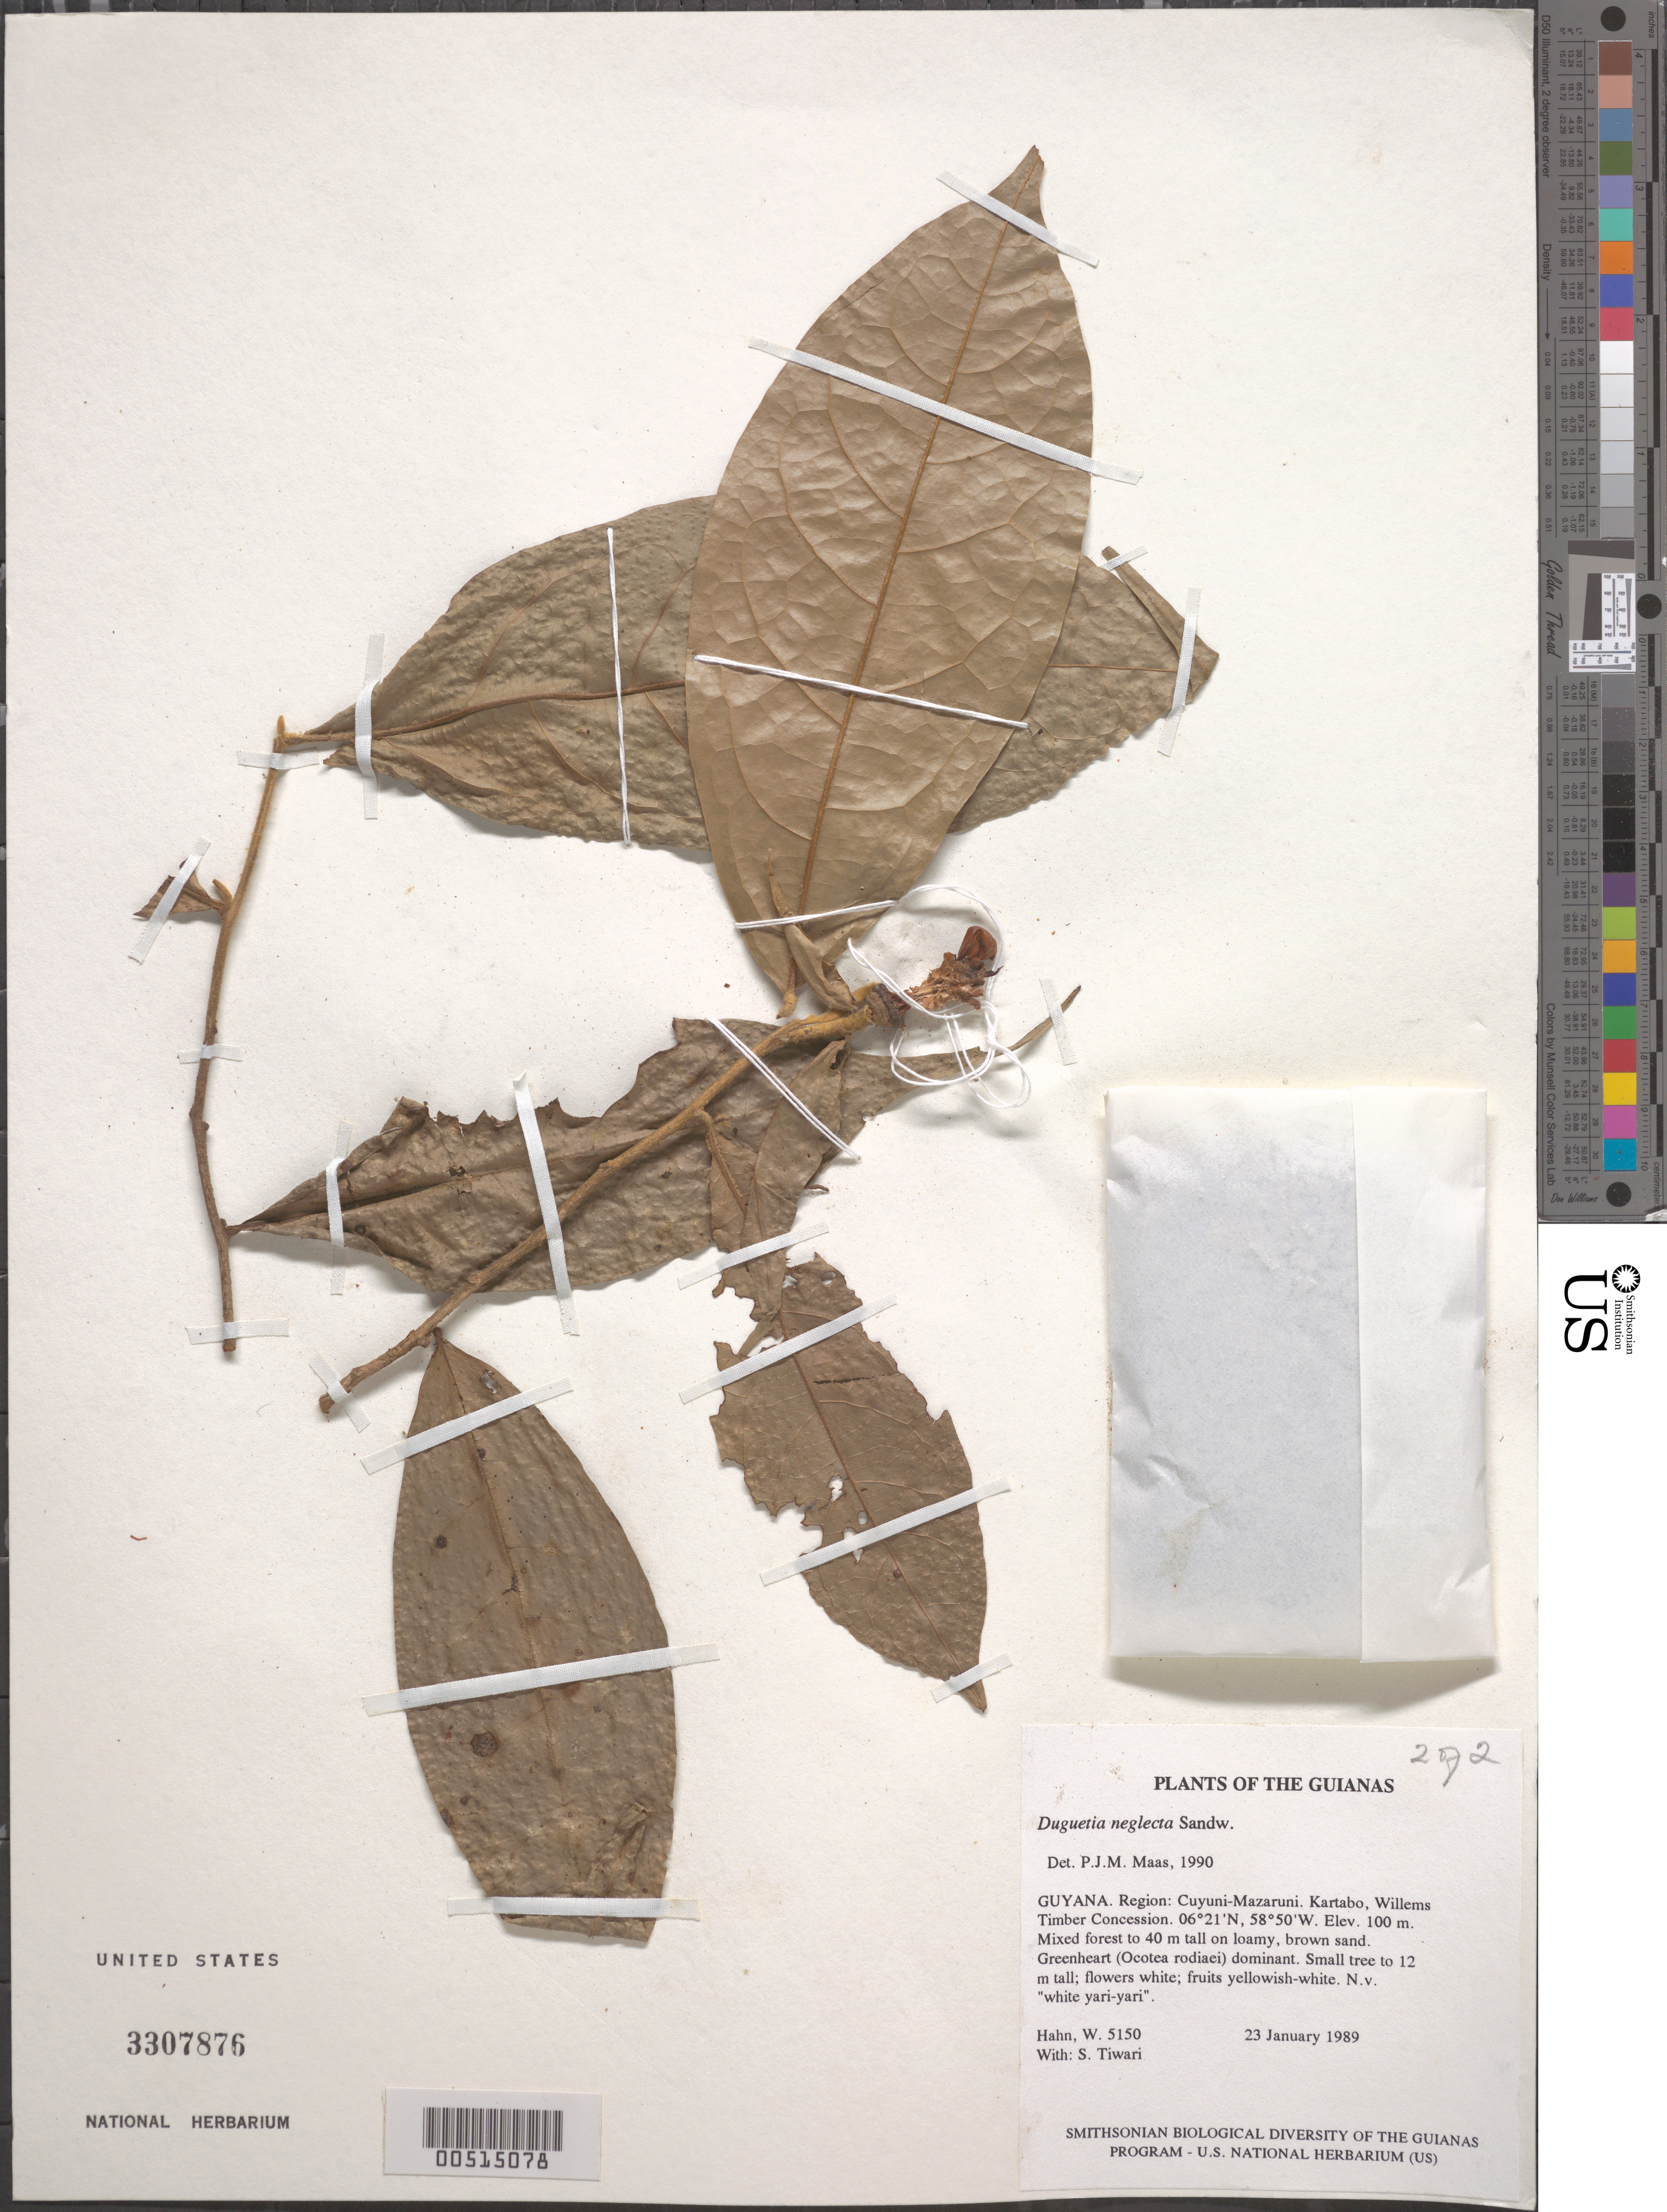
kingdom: Plantae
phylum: Tracheophyta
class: Magnoliopsida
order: Magnoliales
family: Annonaceae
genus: Duguetia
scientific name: Duguetia neglecta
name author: Sandwith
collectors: W. Hahn & S. Tiwari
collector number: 5150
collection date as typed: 23 January 1989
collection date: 1989-01-23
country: Guyana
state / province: Cuyuni-Mazaruni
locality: Kartabo, Willems Timber concession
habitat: Mixed forest to 40 m tall on loamy, brown sand. Greenheart (Ocotea rodiaei) dominant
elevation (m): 100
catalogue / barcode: US 3307876